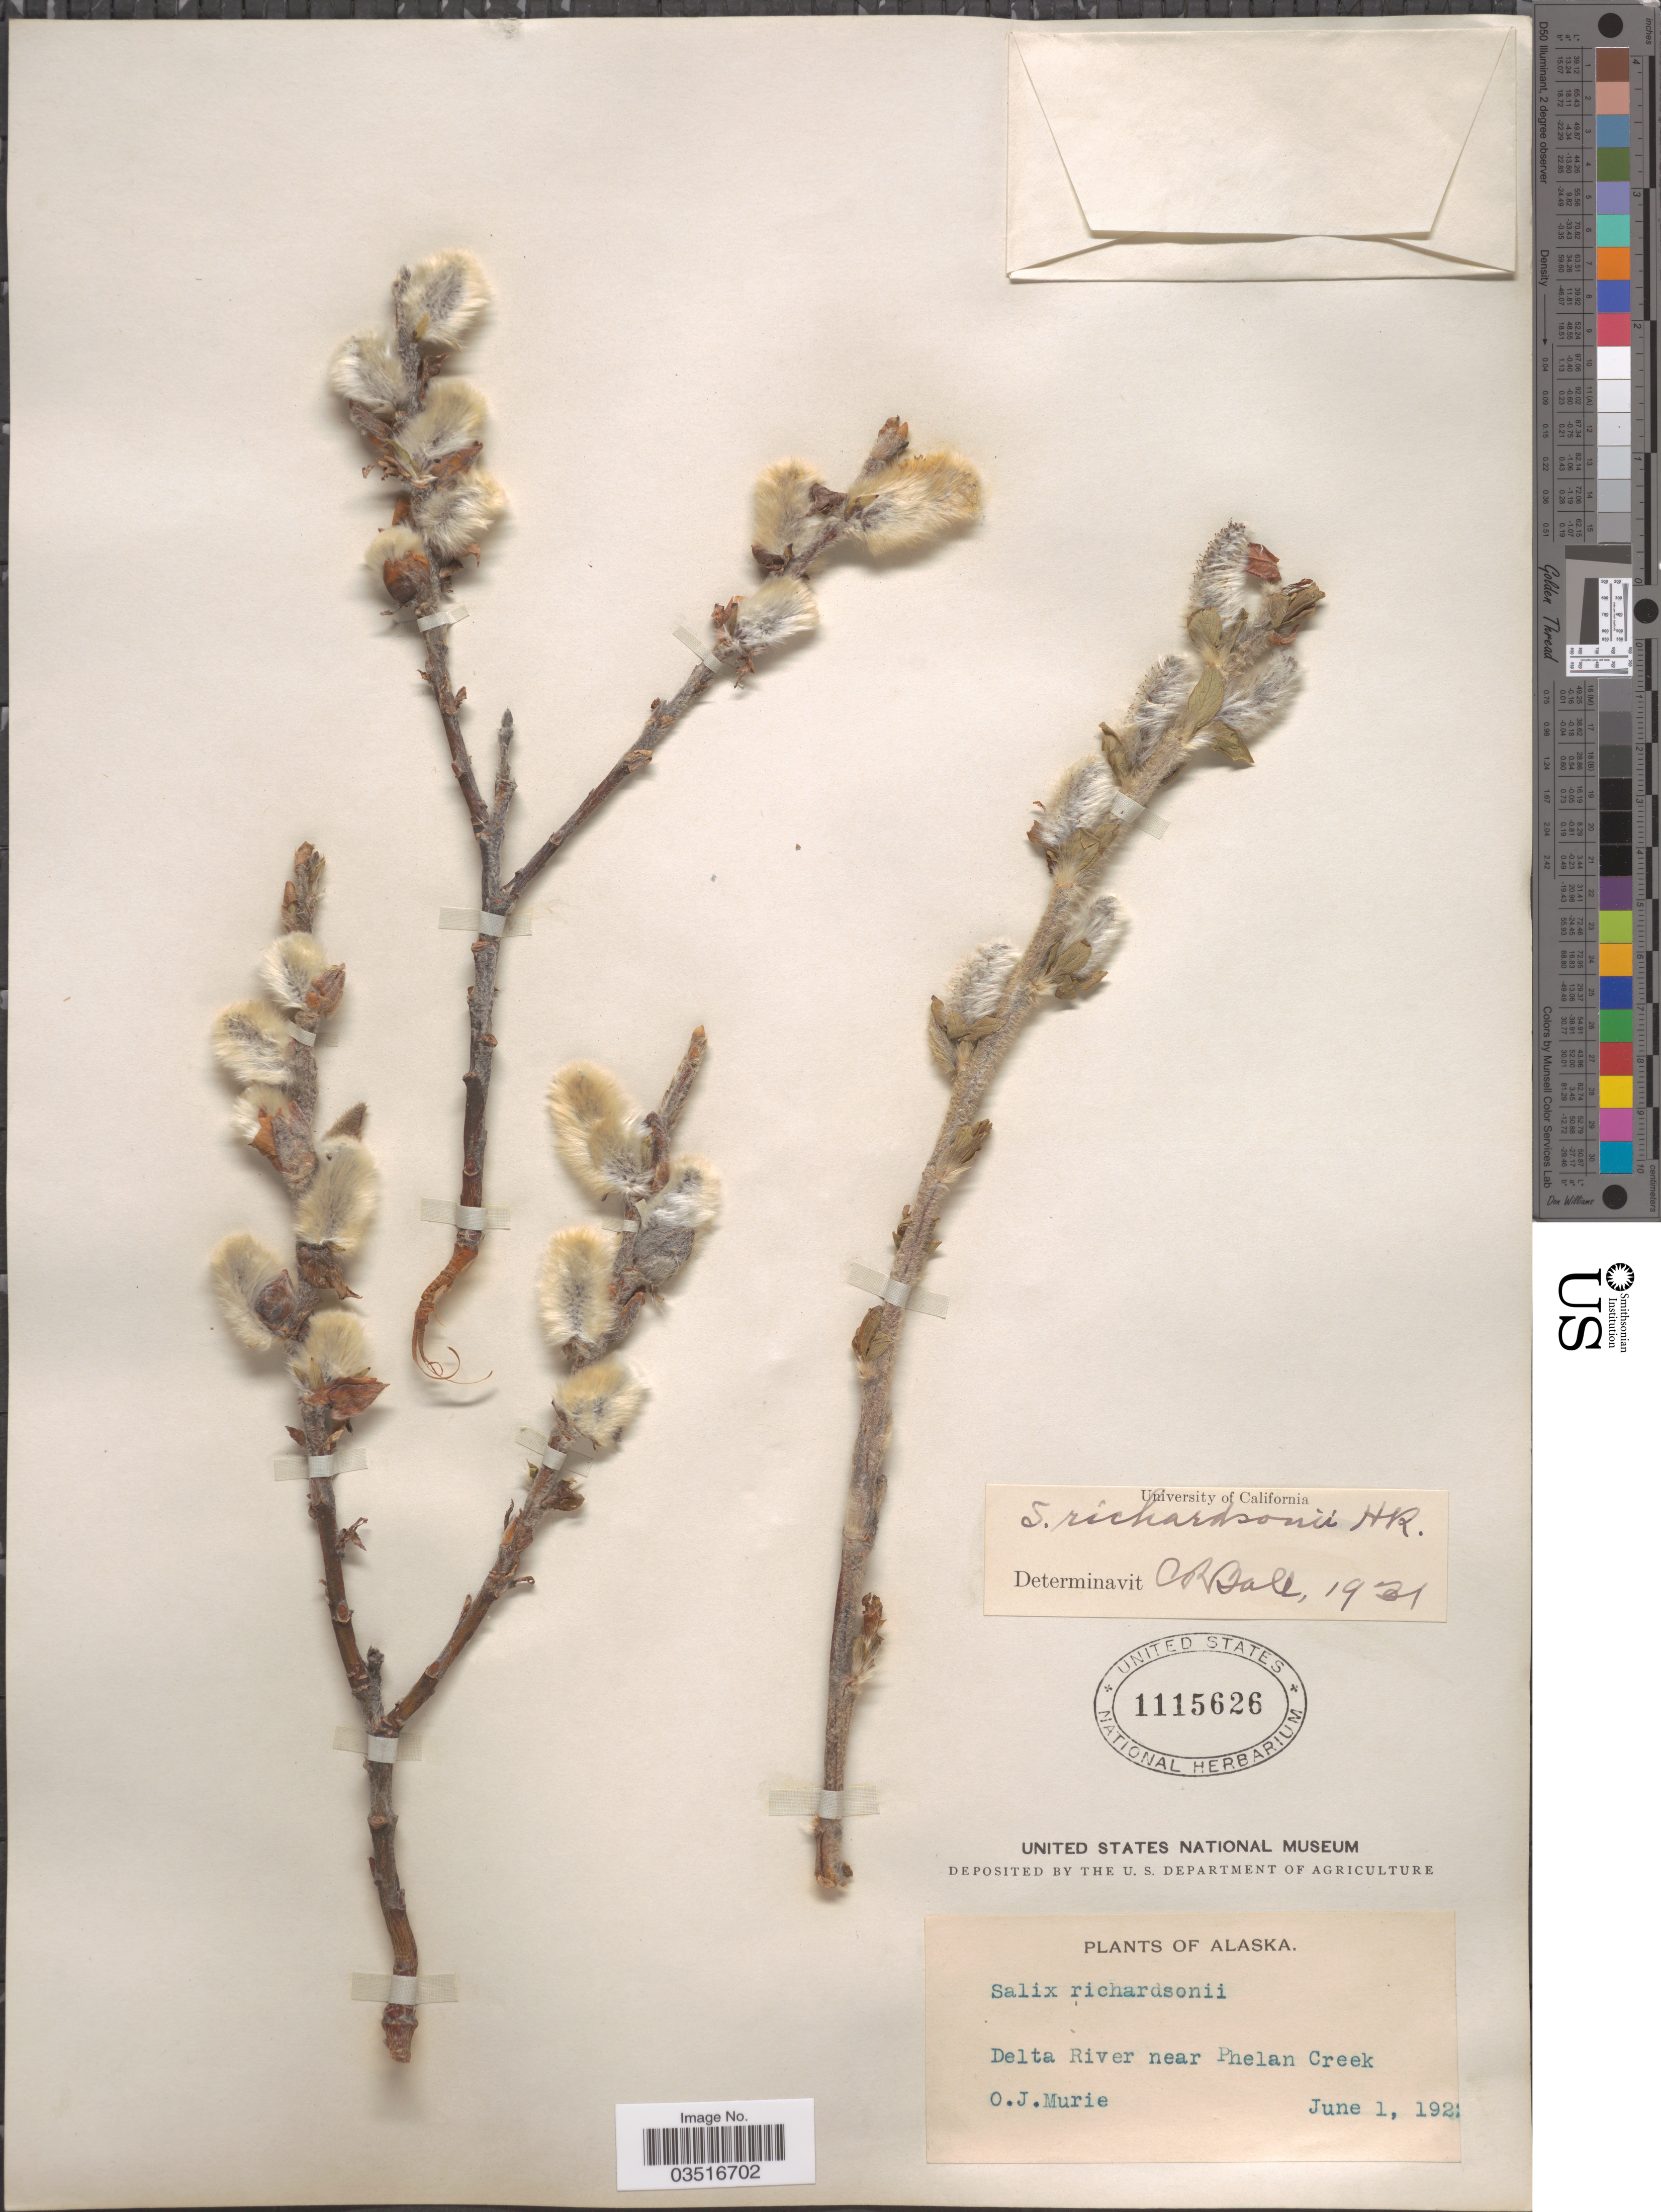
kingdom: Plantae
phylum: Tracheophyta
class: Magnoliopsida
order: Malpighiales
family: Salicaceae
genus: Salix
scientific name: Salix richardsonii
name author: Hook.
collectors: O. Murie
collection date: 1922-06-01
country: United States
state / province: Alaska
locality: Delta River near Phelan Creek.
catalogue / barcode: US 1115626